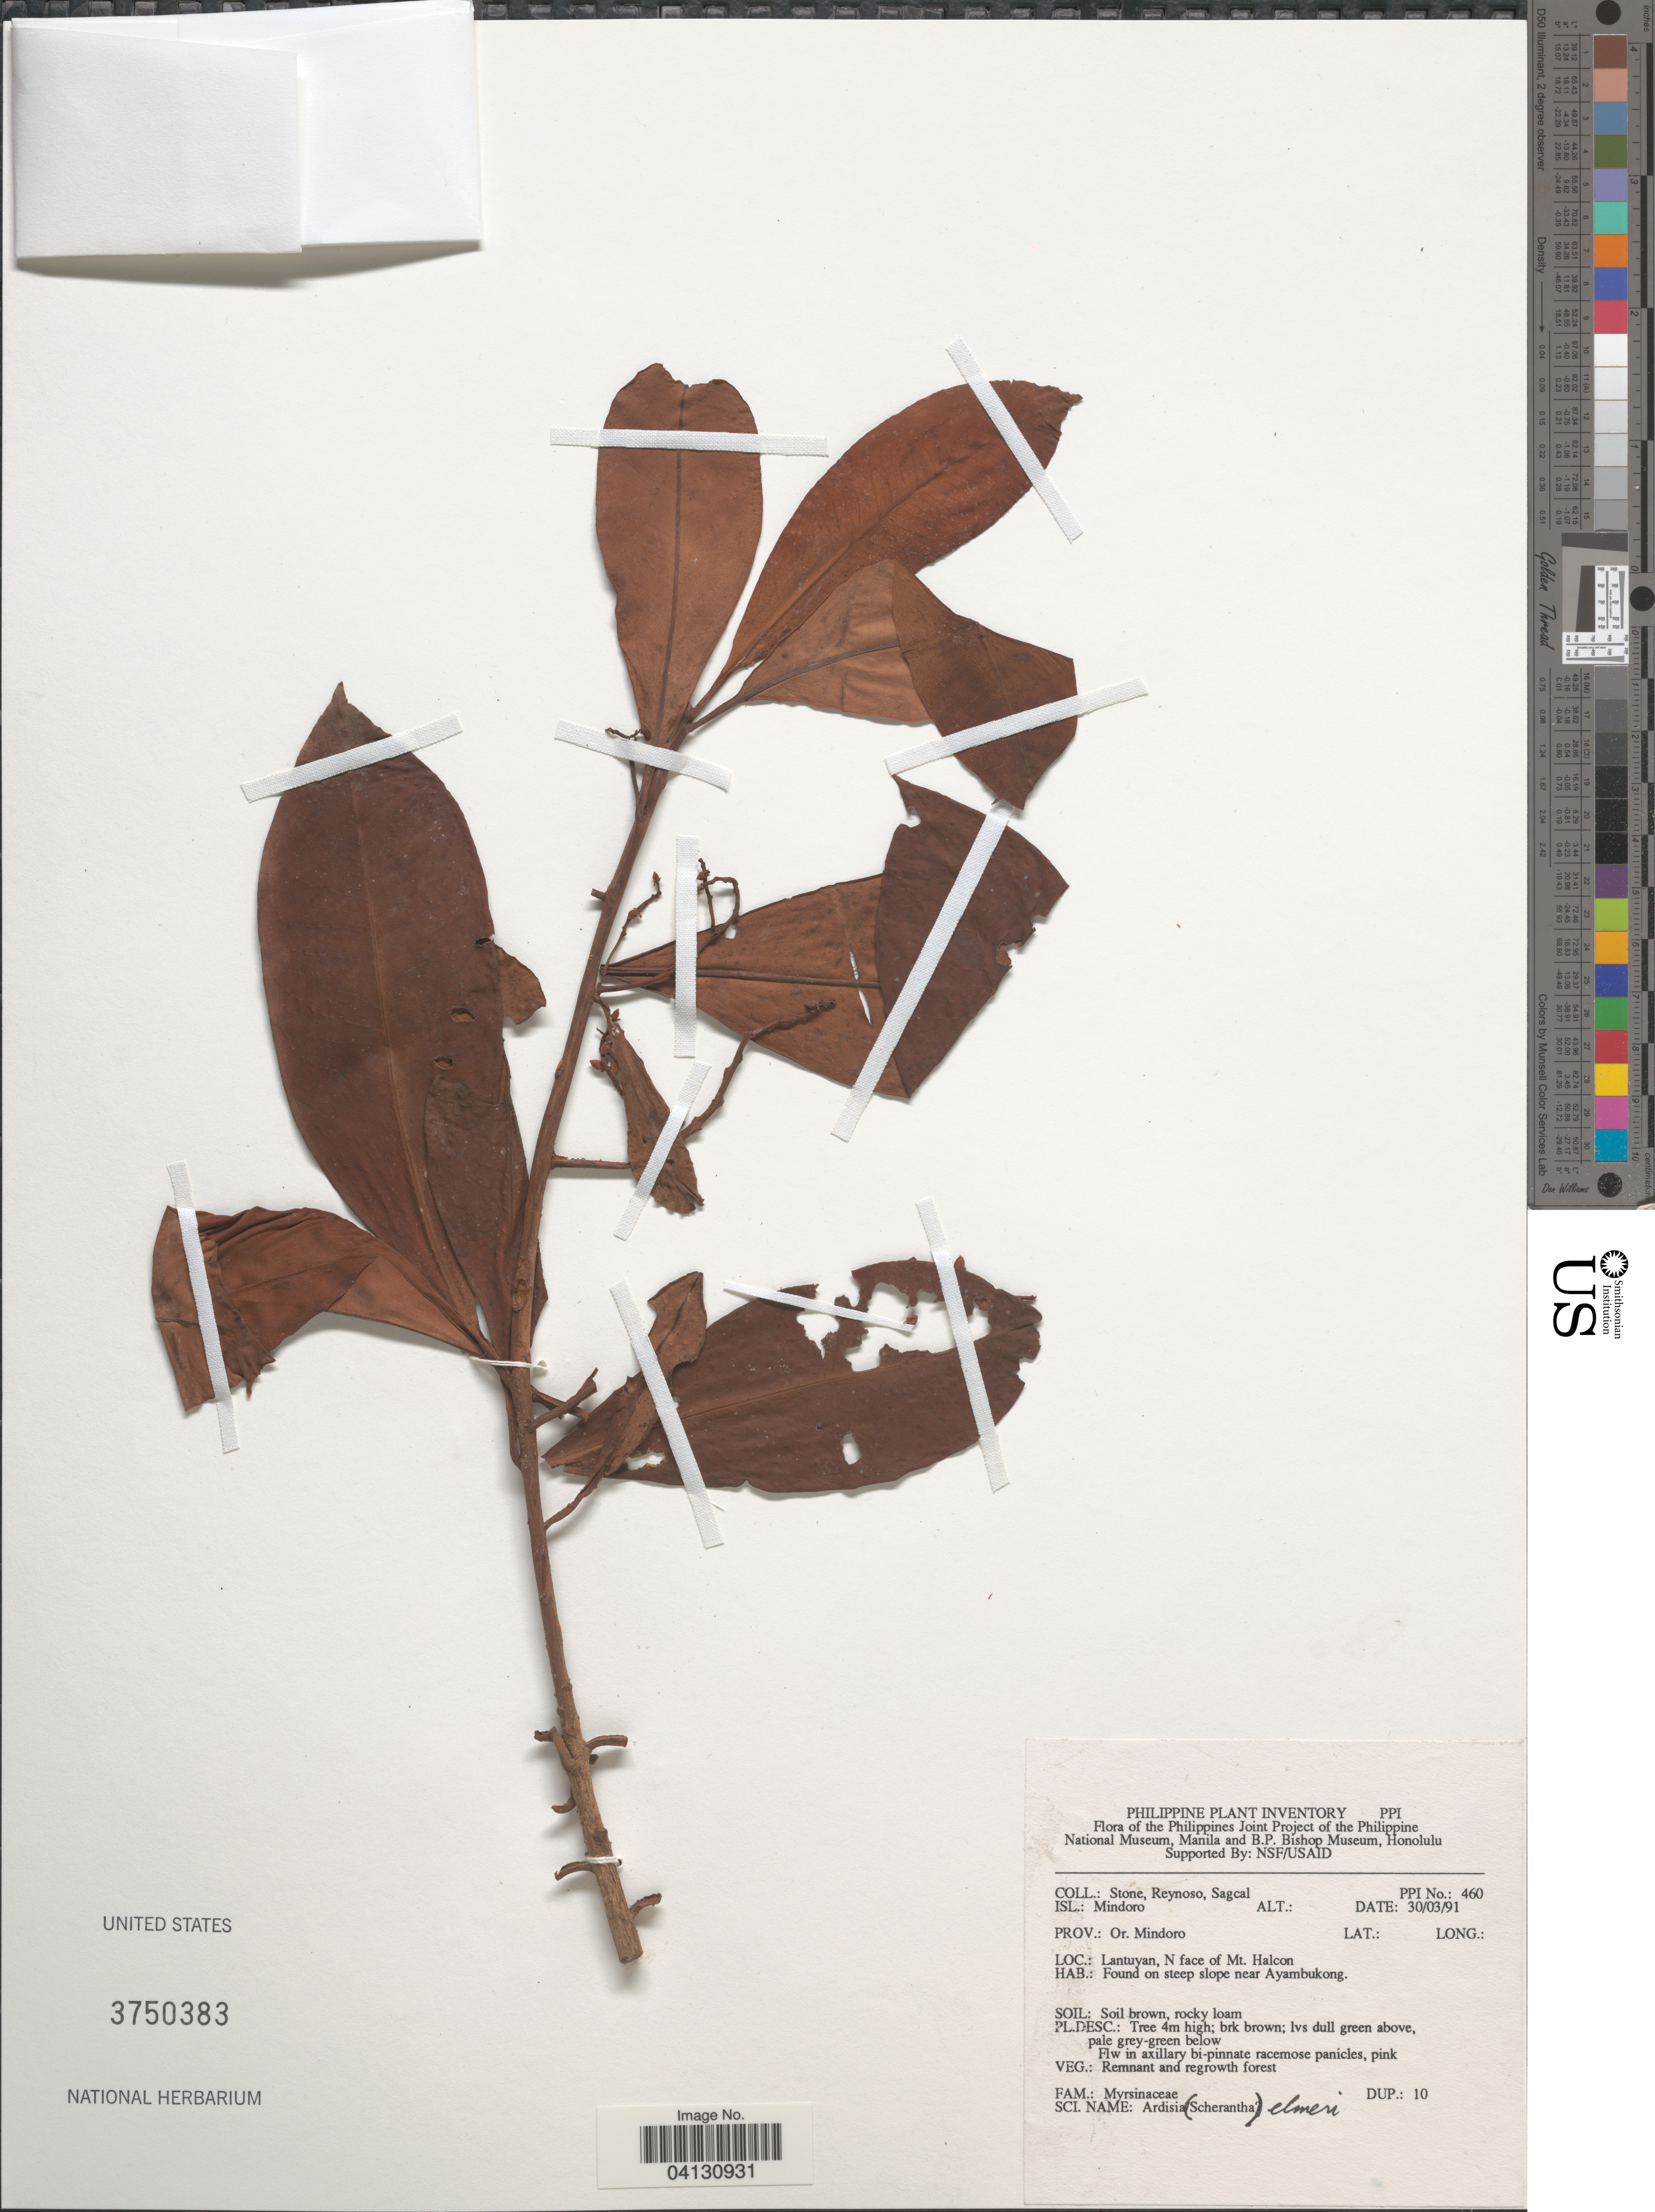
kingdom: Plantae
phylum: Tracheophyta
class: Magnoliopsida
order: Ericales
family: Primulaceae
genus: Ardisia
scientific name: Ardisia elmeri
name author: Mez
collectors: -. Stone, E. Reynoso & E. Sagcal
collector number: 460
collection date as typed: Transcribed d/m/y: 30/3/91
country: Philippines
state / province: Mimaropa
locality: Isl.: Mindoro. Prov.: Or. Mindoro. Lantuyan, N face of Mt. Halcon. Found on steep slope near Ayambukong.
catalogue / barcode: US 3750383